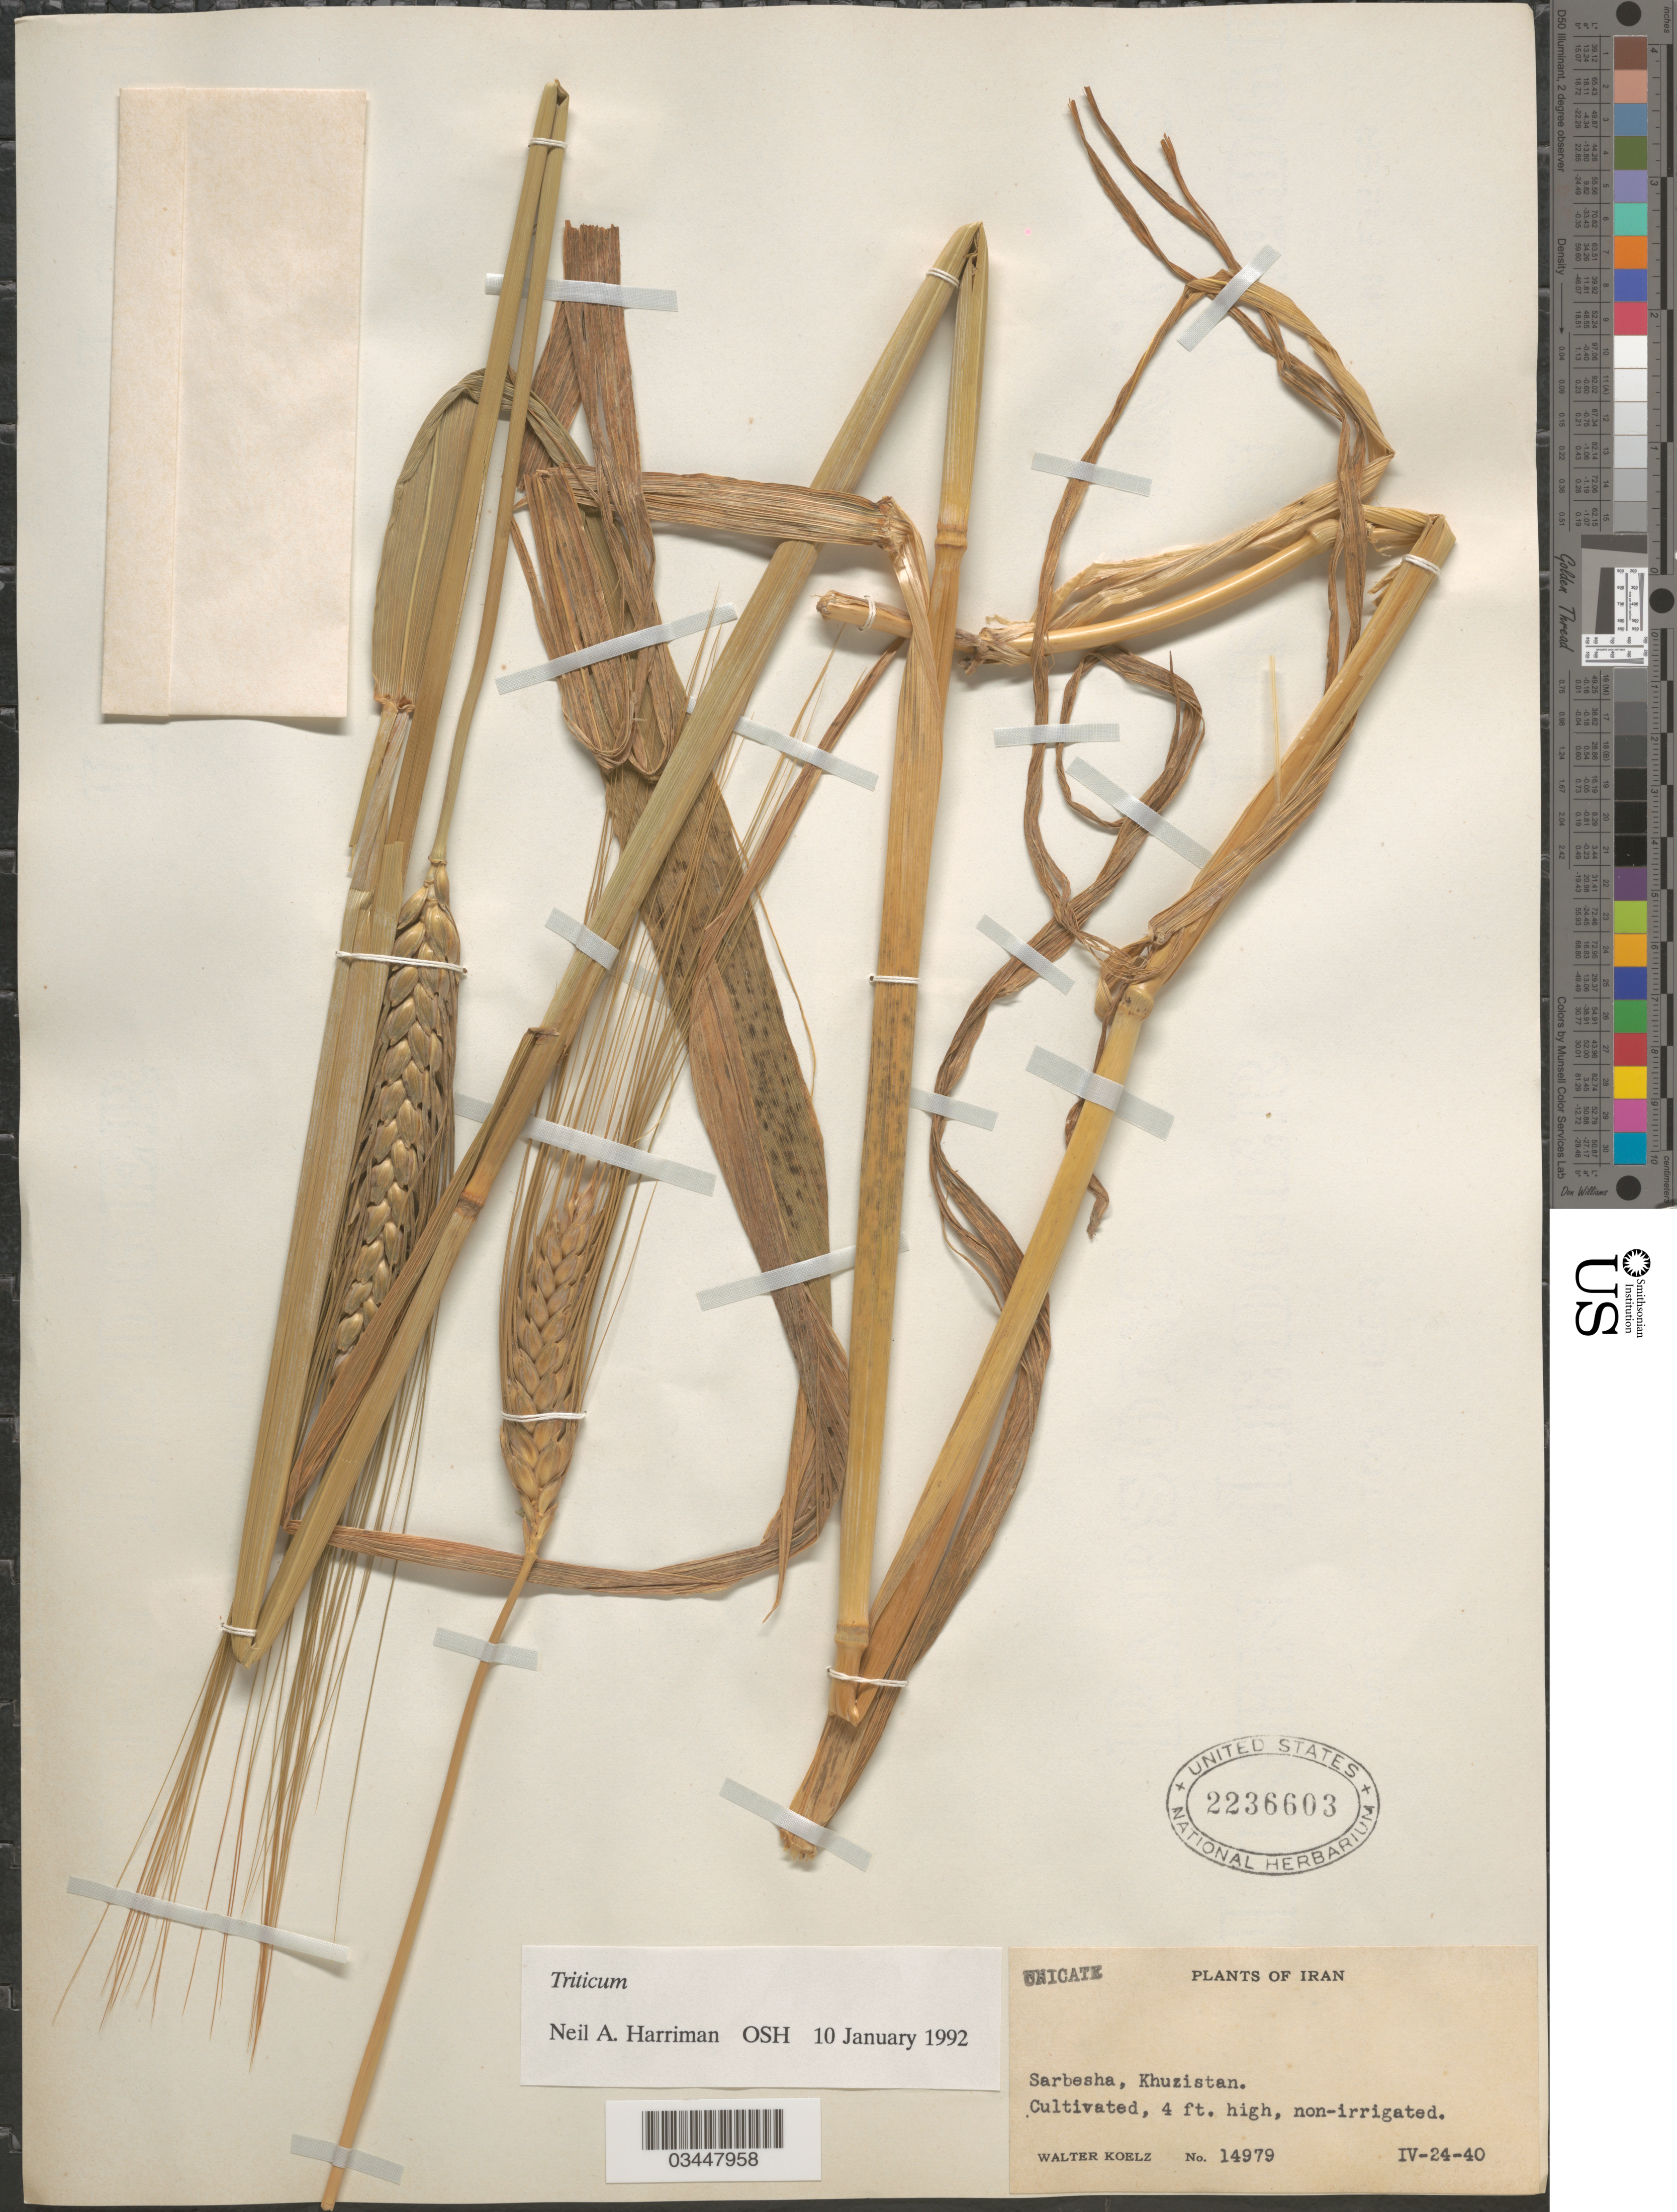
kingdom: Plantae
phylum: Tracheophyta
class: Liliopsida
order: Poales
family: Poaceae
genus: Triticum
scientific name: Triticum sp.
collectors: W. N. Koelz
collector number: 14979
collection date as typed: Transcribed d/m/y: 24/4/40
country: Iran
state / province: Khuzestan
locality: Sarbesha, Khuzistan.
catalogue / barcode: US 2236603